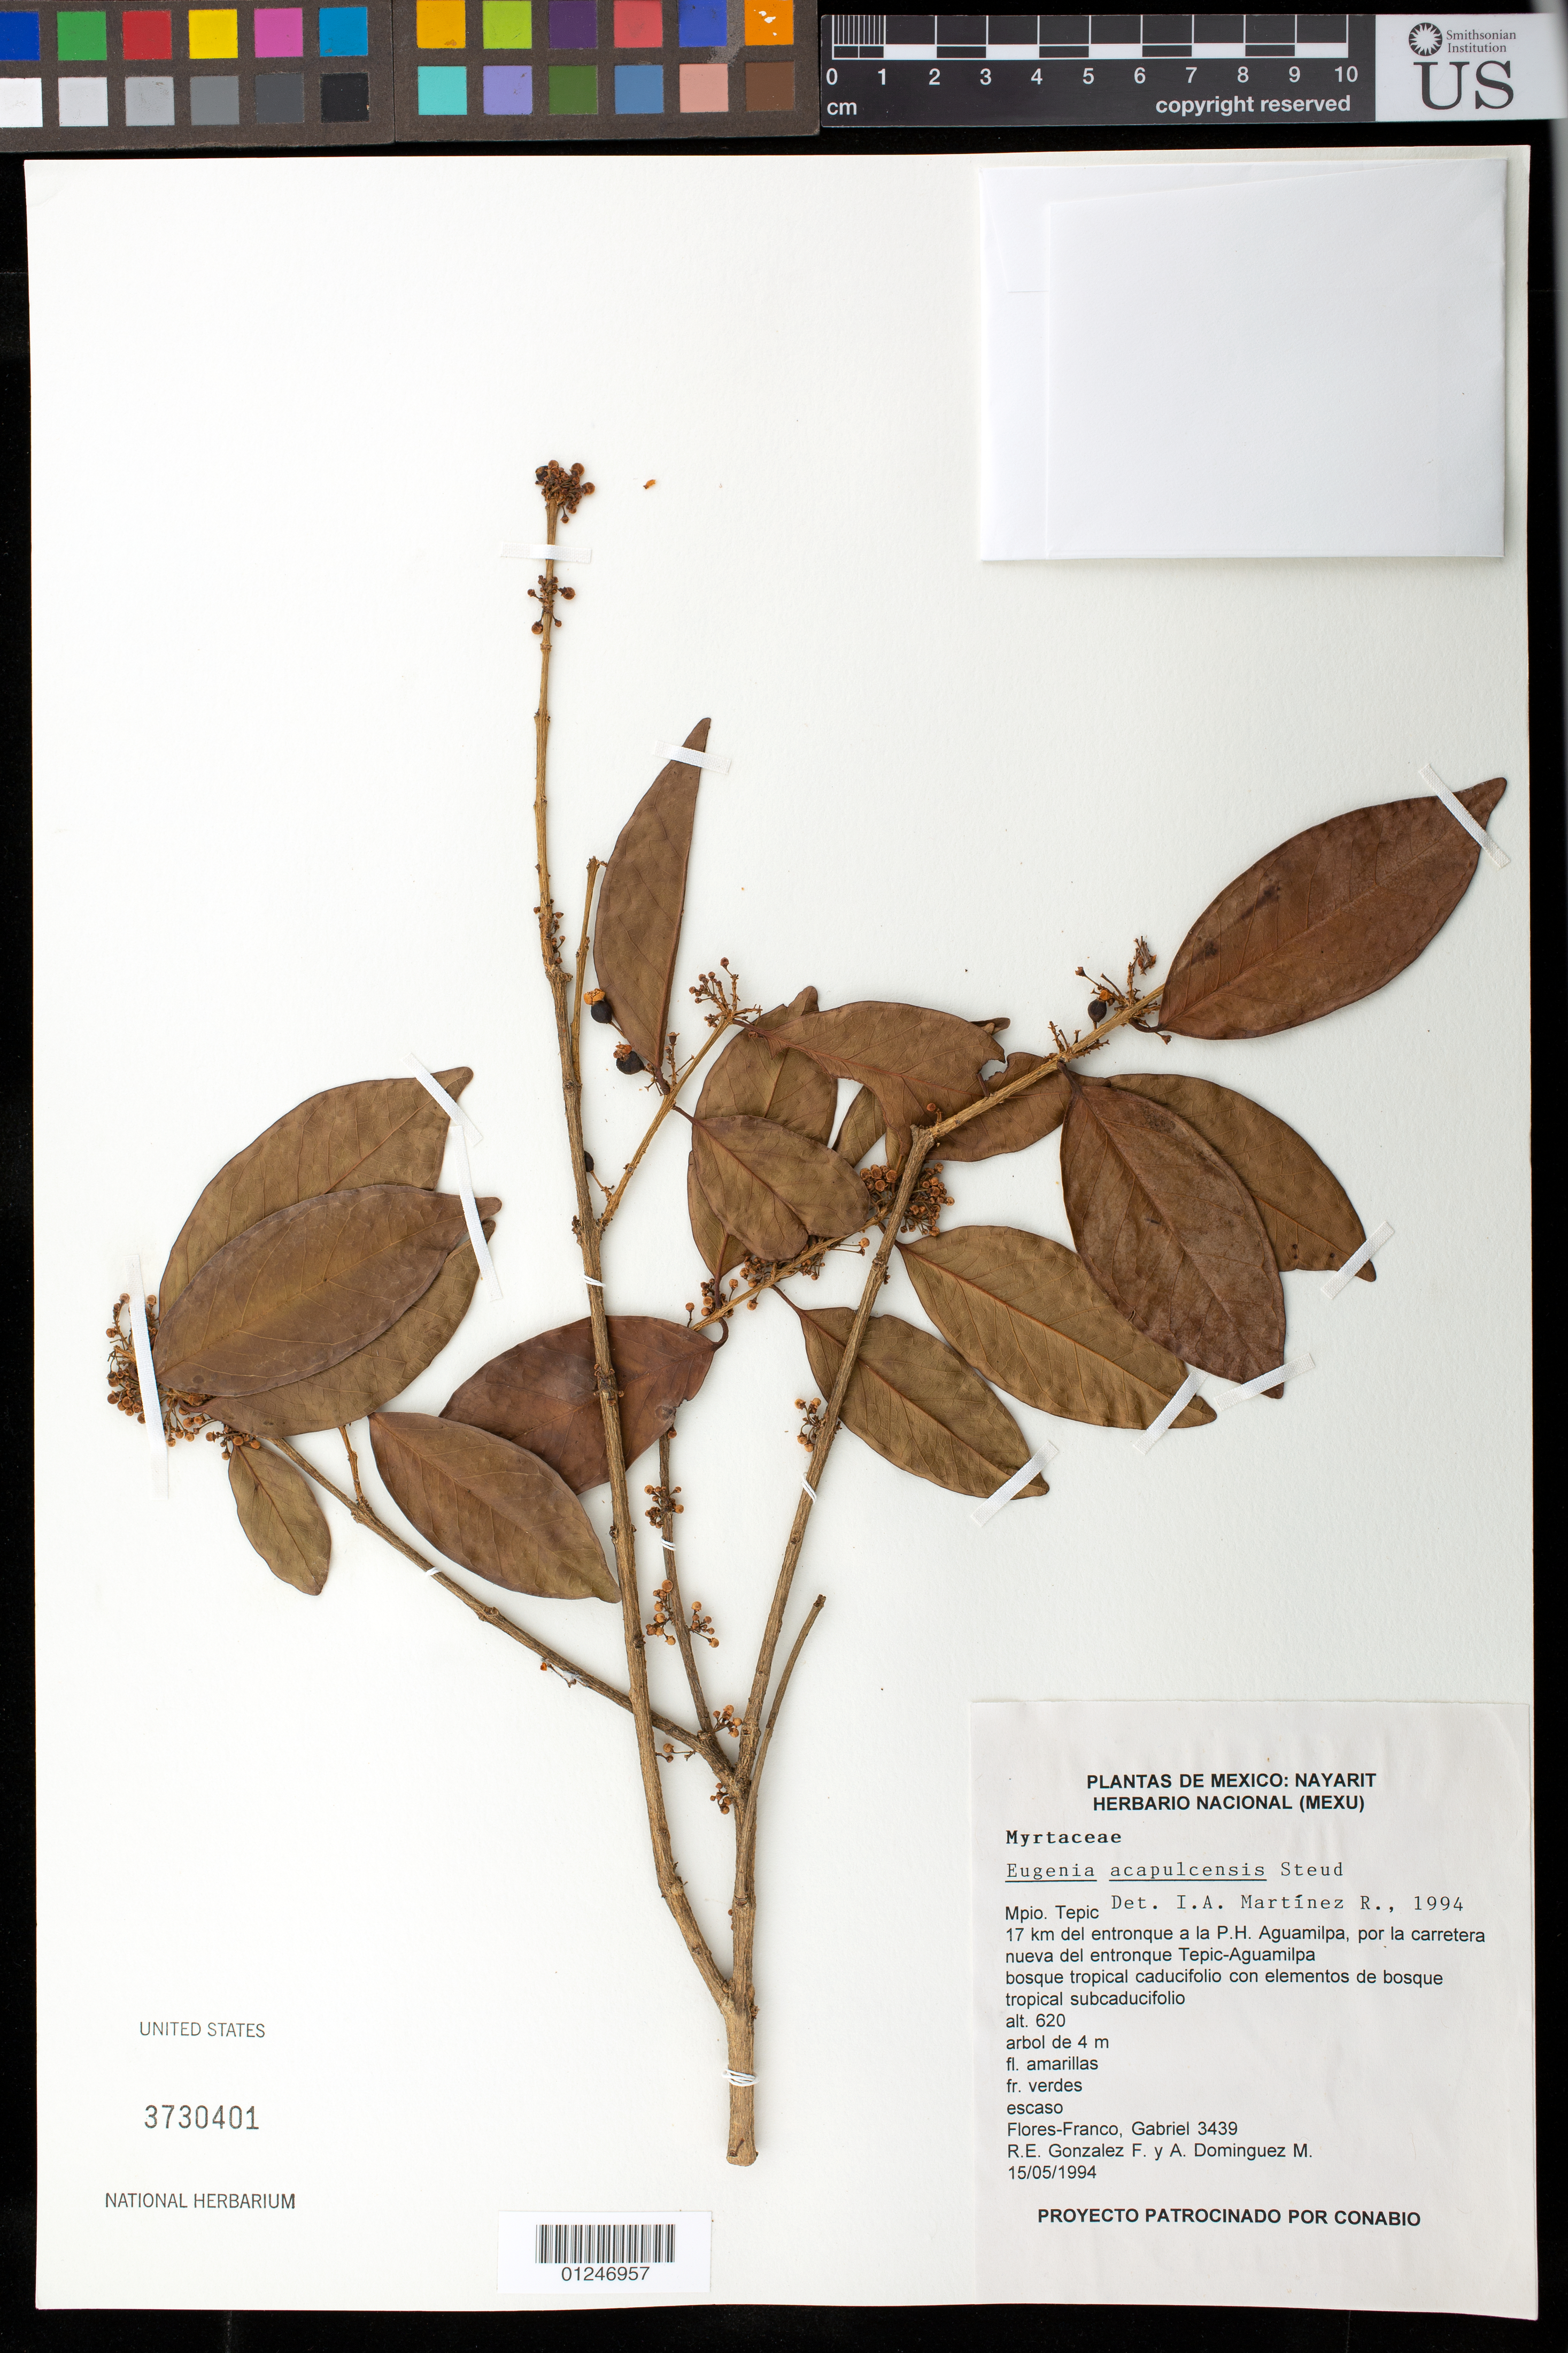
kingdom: Plantae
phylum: Tracheophyta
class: Magnoliopsida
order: Myrtales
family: Myrtaceae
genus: Eugenia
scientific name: Eugenia acapulcensis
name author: Steud.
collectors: G. Flores F., R. E. Gonzalez F. & A. Dominguez M.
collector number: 3439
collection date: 1994-05-15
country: Mexico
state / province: Nayarit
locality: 17 km del entronque a la P.H.Aguamilpa, por la carretera nueva del entronque Tepic-Aguamilpa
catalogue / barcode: US 3730401